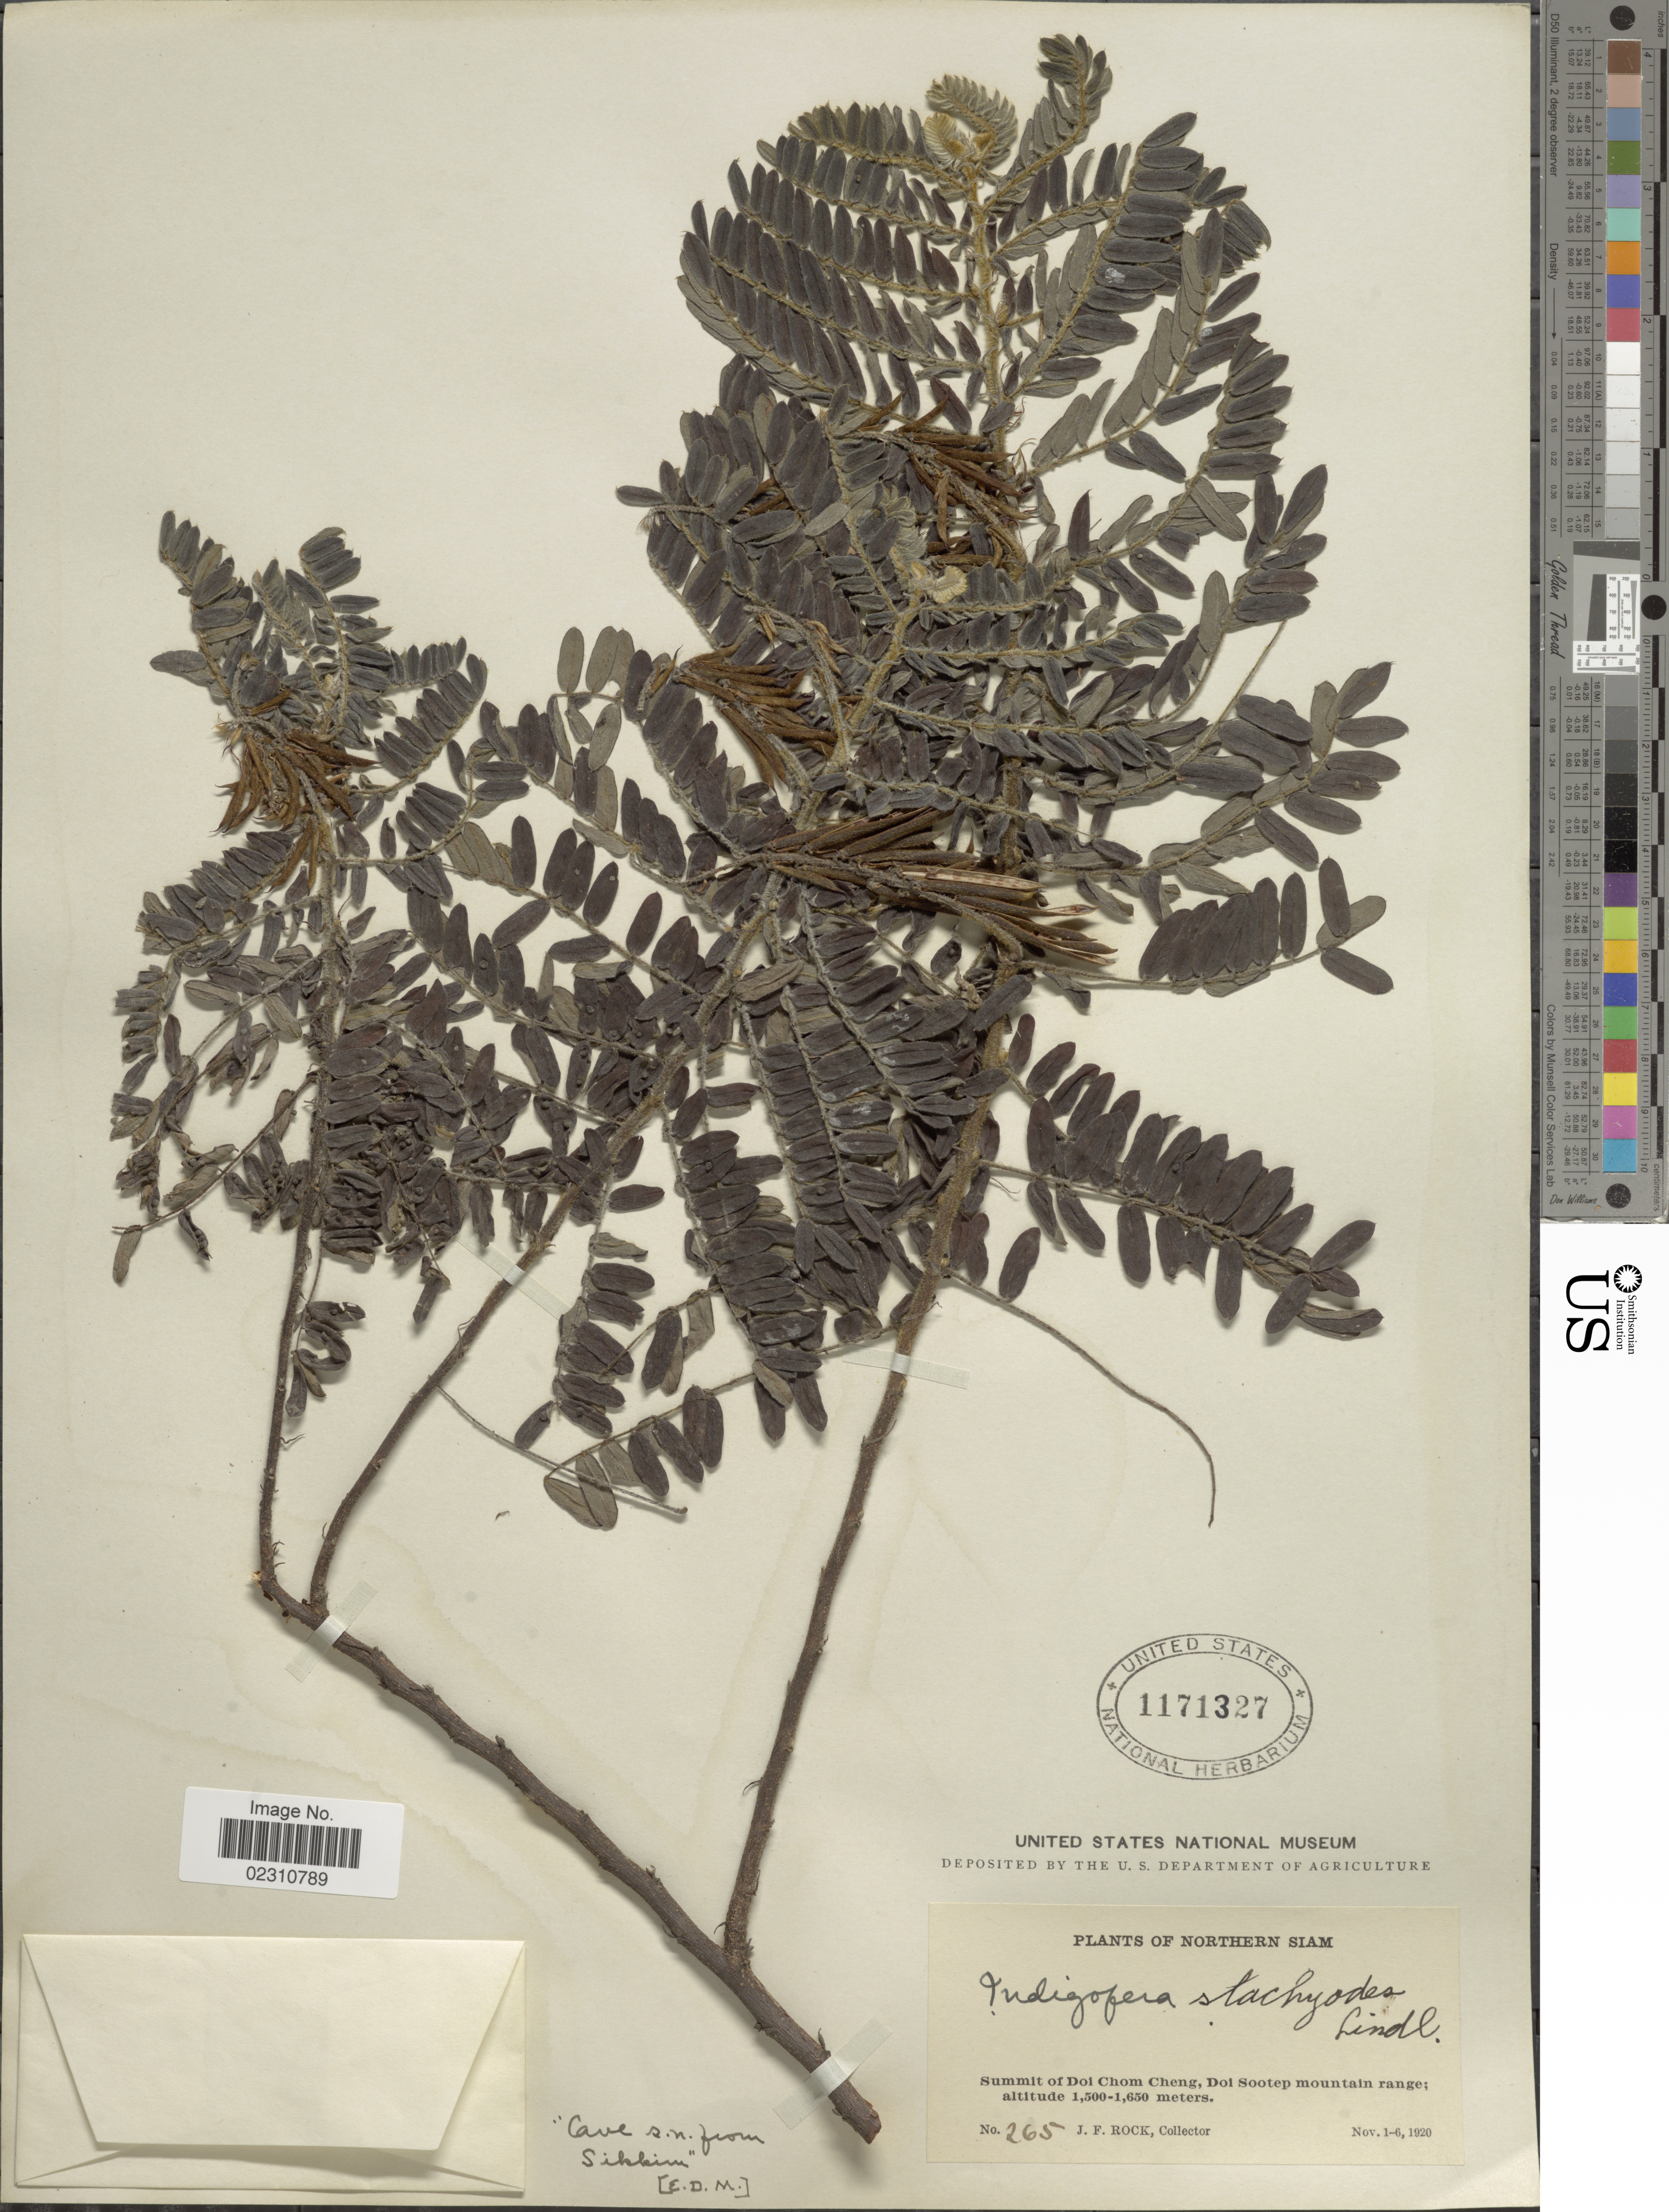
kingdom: Plantae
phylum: Tracheophyta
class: Magnoliopsida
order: Fabales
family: Fabaceae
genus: Indigofera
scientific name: Indigofera dosua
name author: Buch.-Ham. ex D. Don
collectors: J. Rock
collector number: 265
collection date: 1920-11-01/1920-11-06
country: Thailand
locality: Summit of Doi Chom Cheng, Doi Sootep mountain range.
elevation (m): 1500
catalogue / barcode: US 1171327